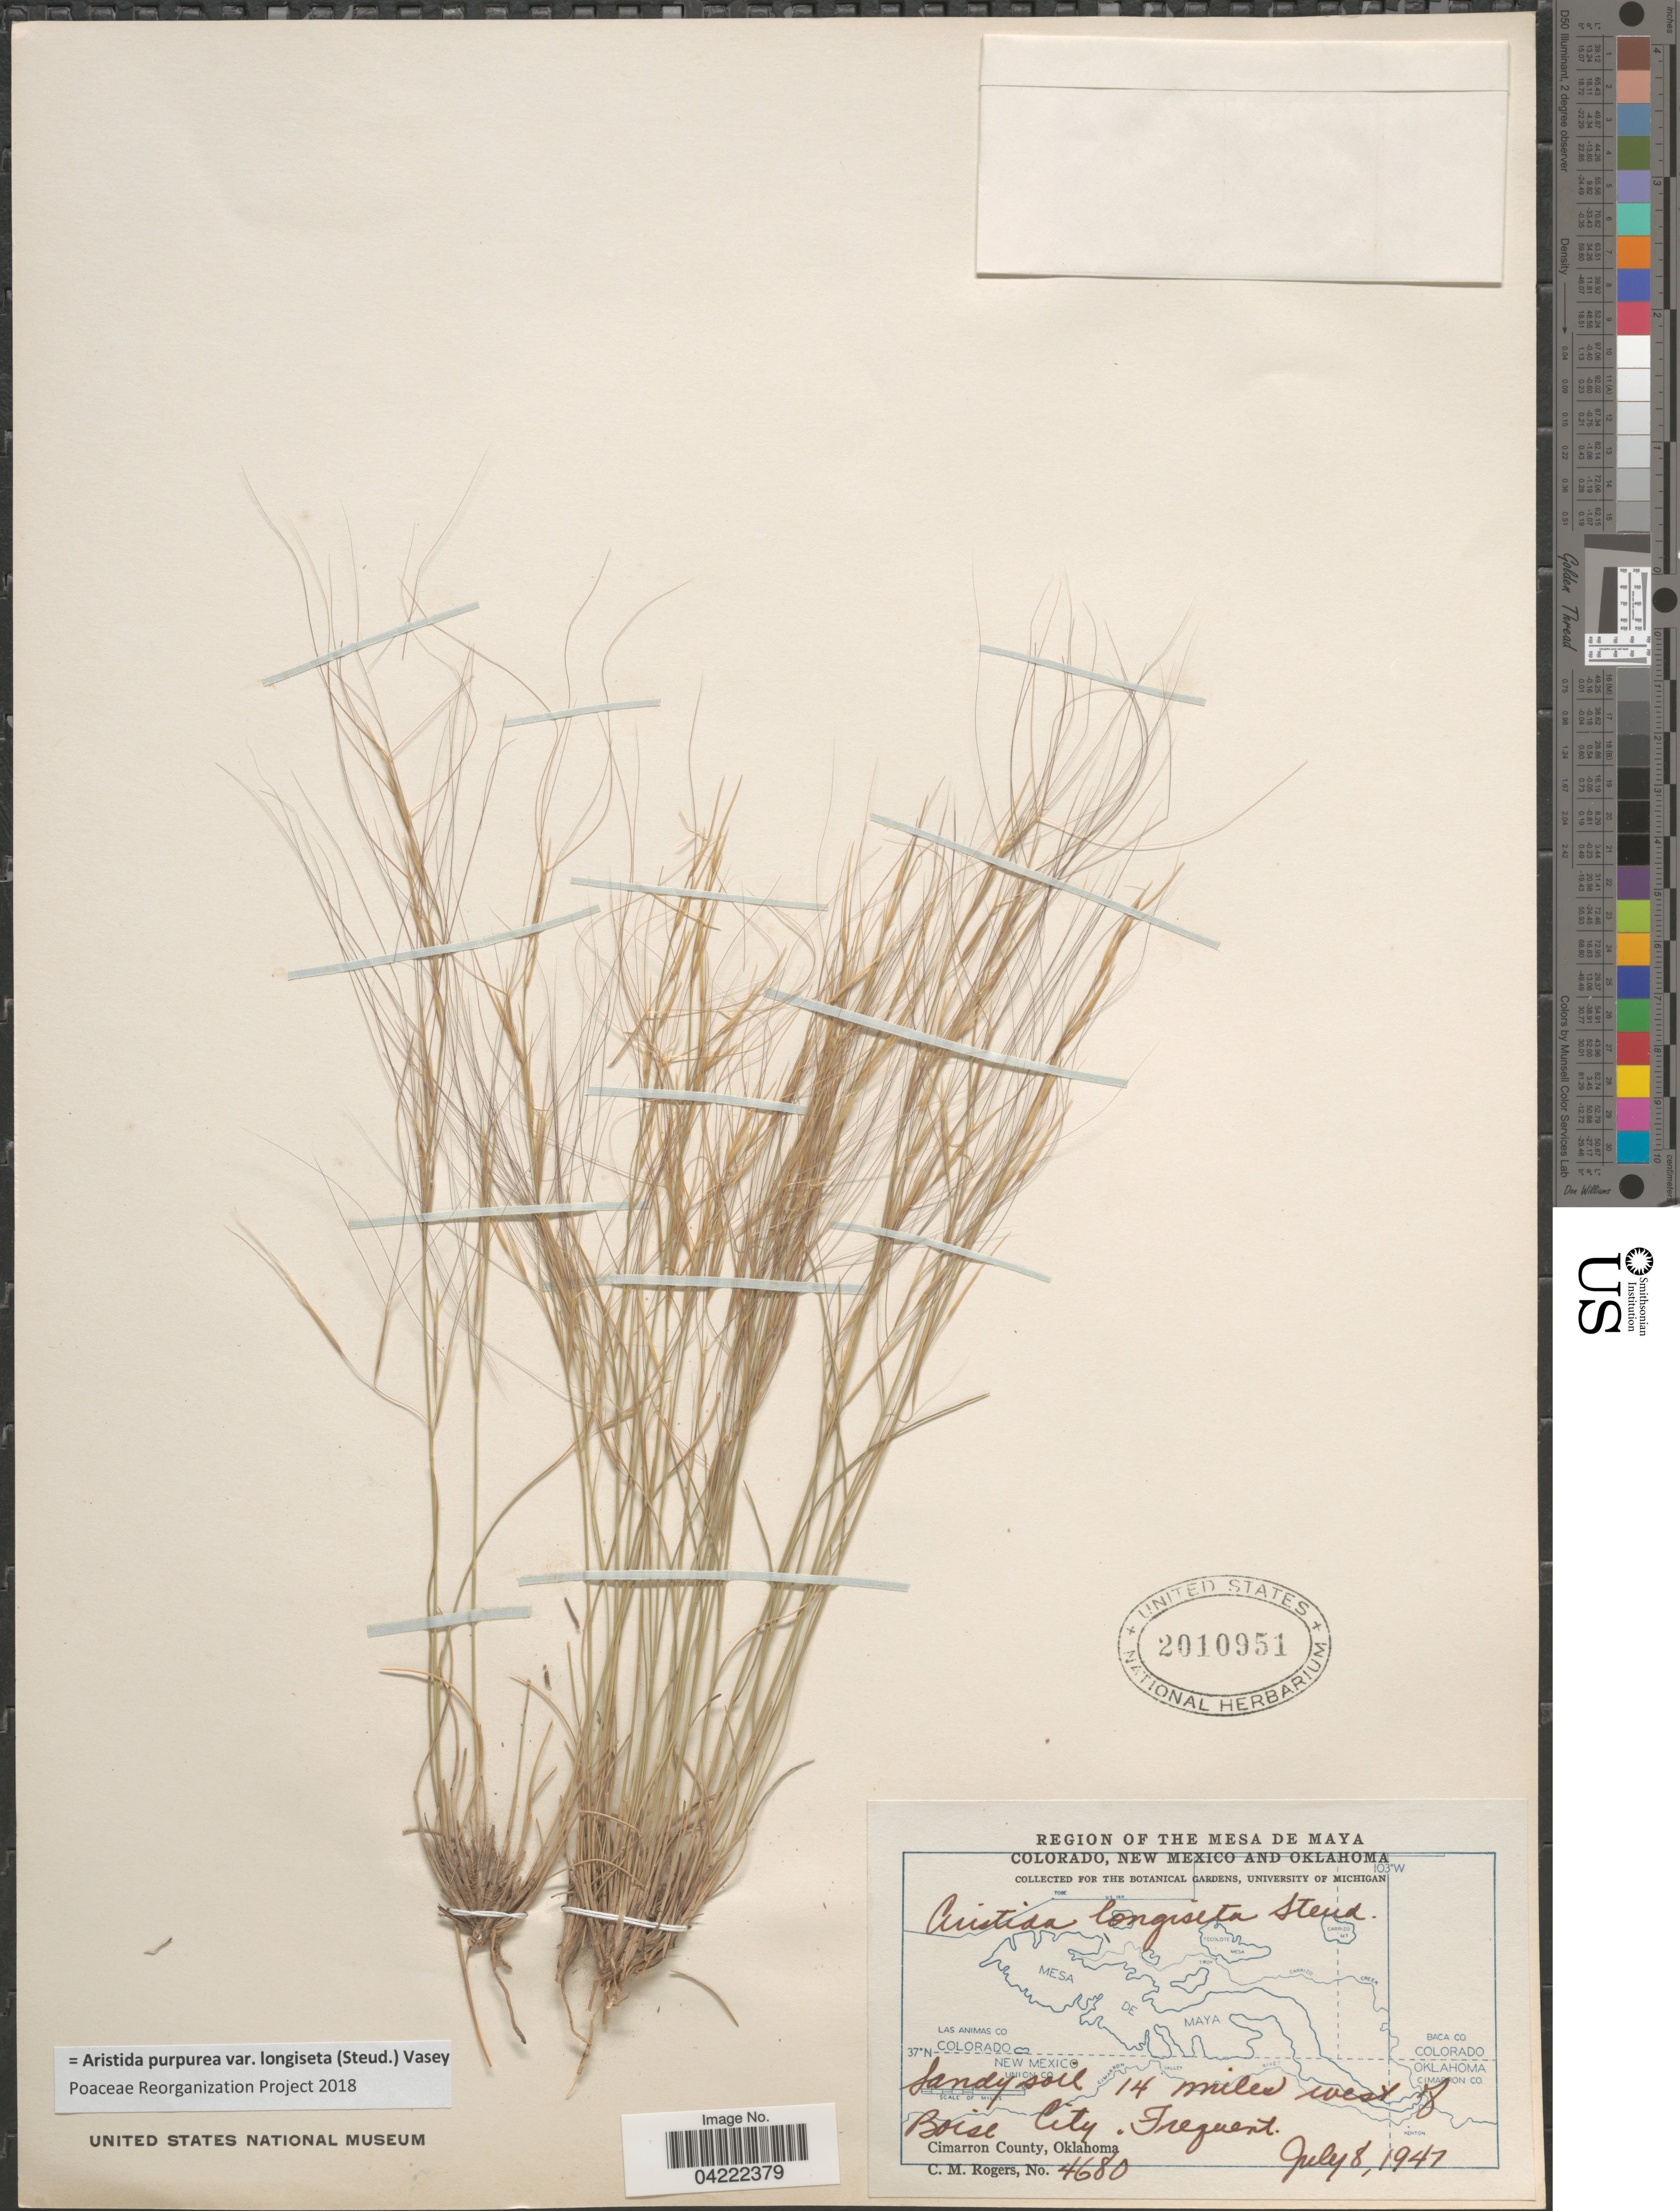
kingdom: Plantae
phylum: Tracheophyta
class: Liliopsida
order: Poales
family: Poaceae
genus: Aristida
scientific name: Aristida purpurea var. longiseta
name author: (Steud.) Vasey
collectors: C. M. Rogers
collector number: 4680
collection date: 1947-07-08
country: United States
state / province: Oklahoma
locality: Region of The Mesa de Maya. Sandy soil, 14 miles west of Boise City. Frequent. Cimarron County.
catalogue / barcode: US 2010951